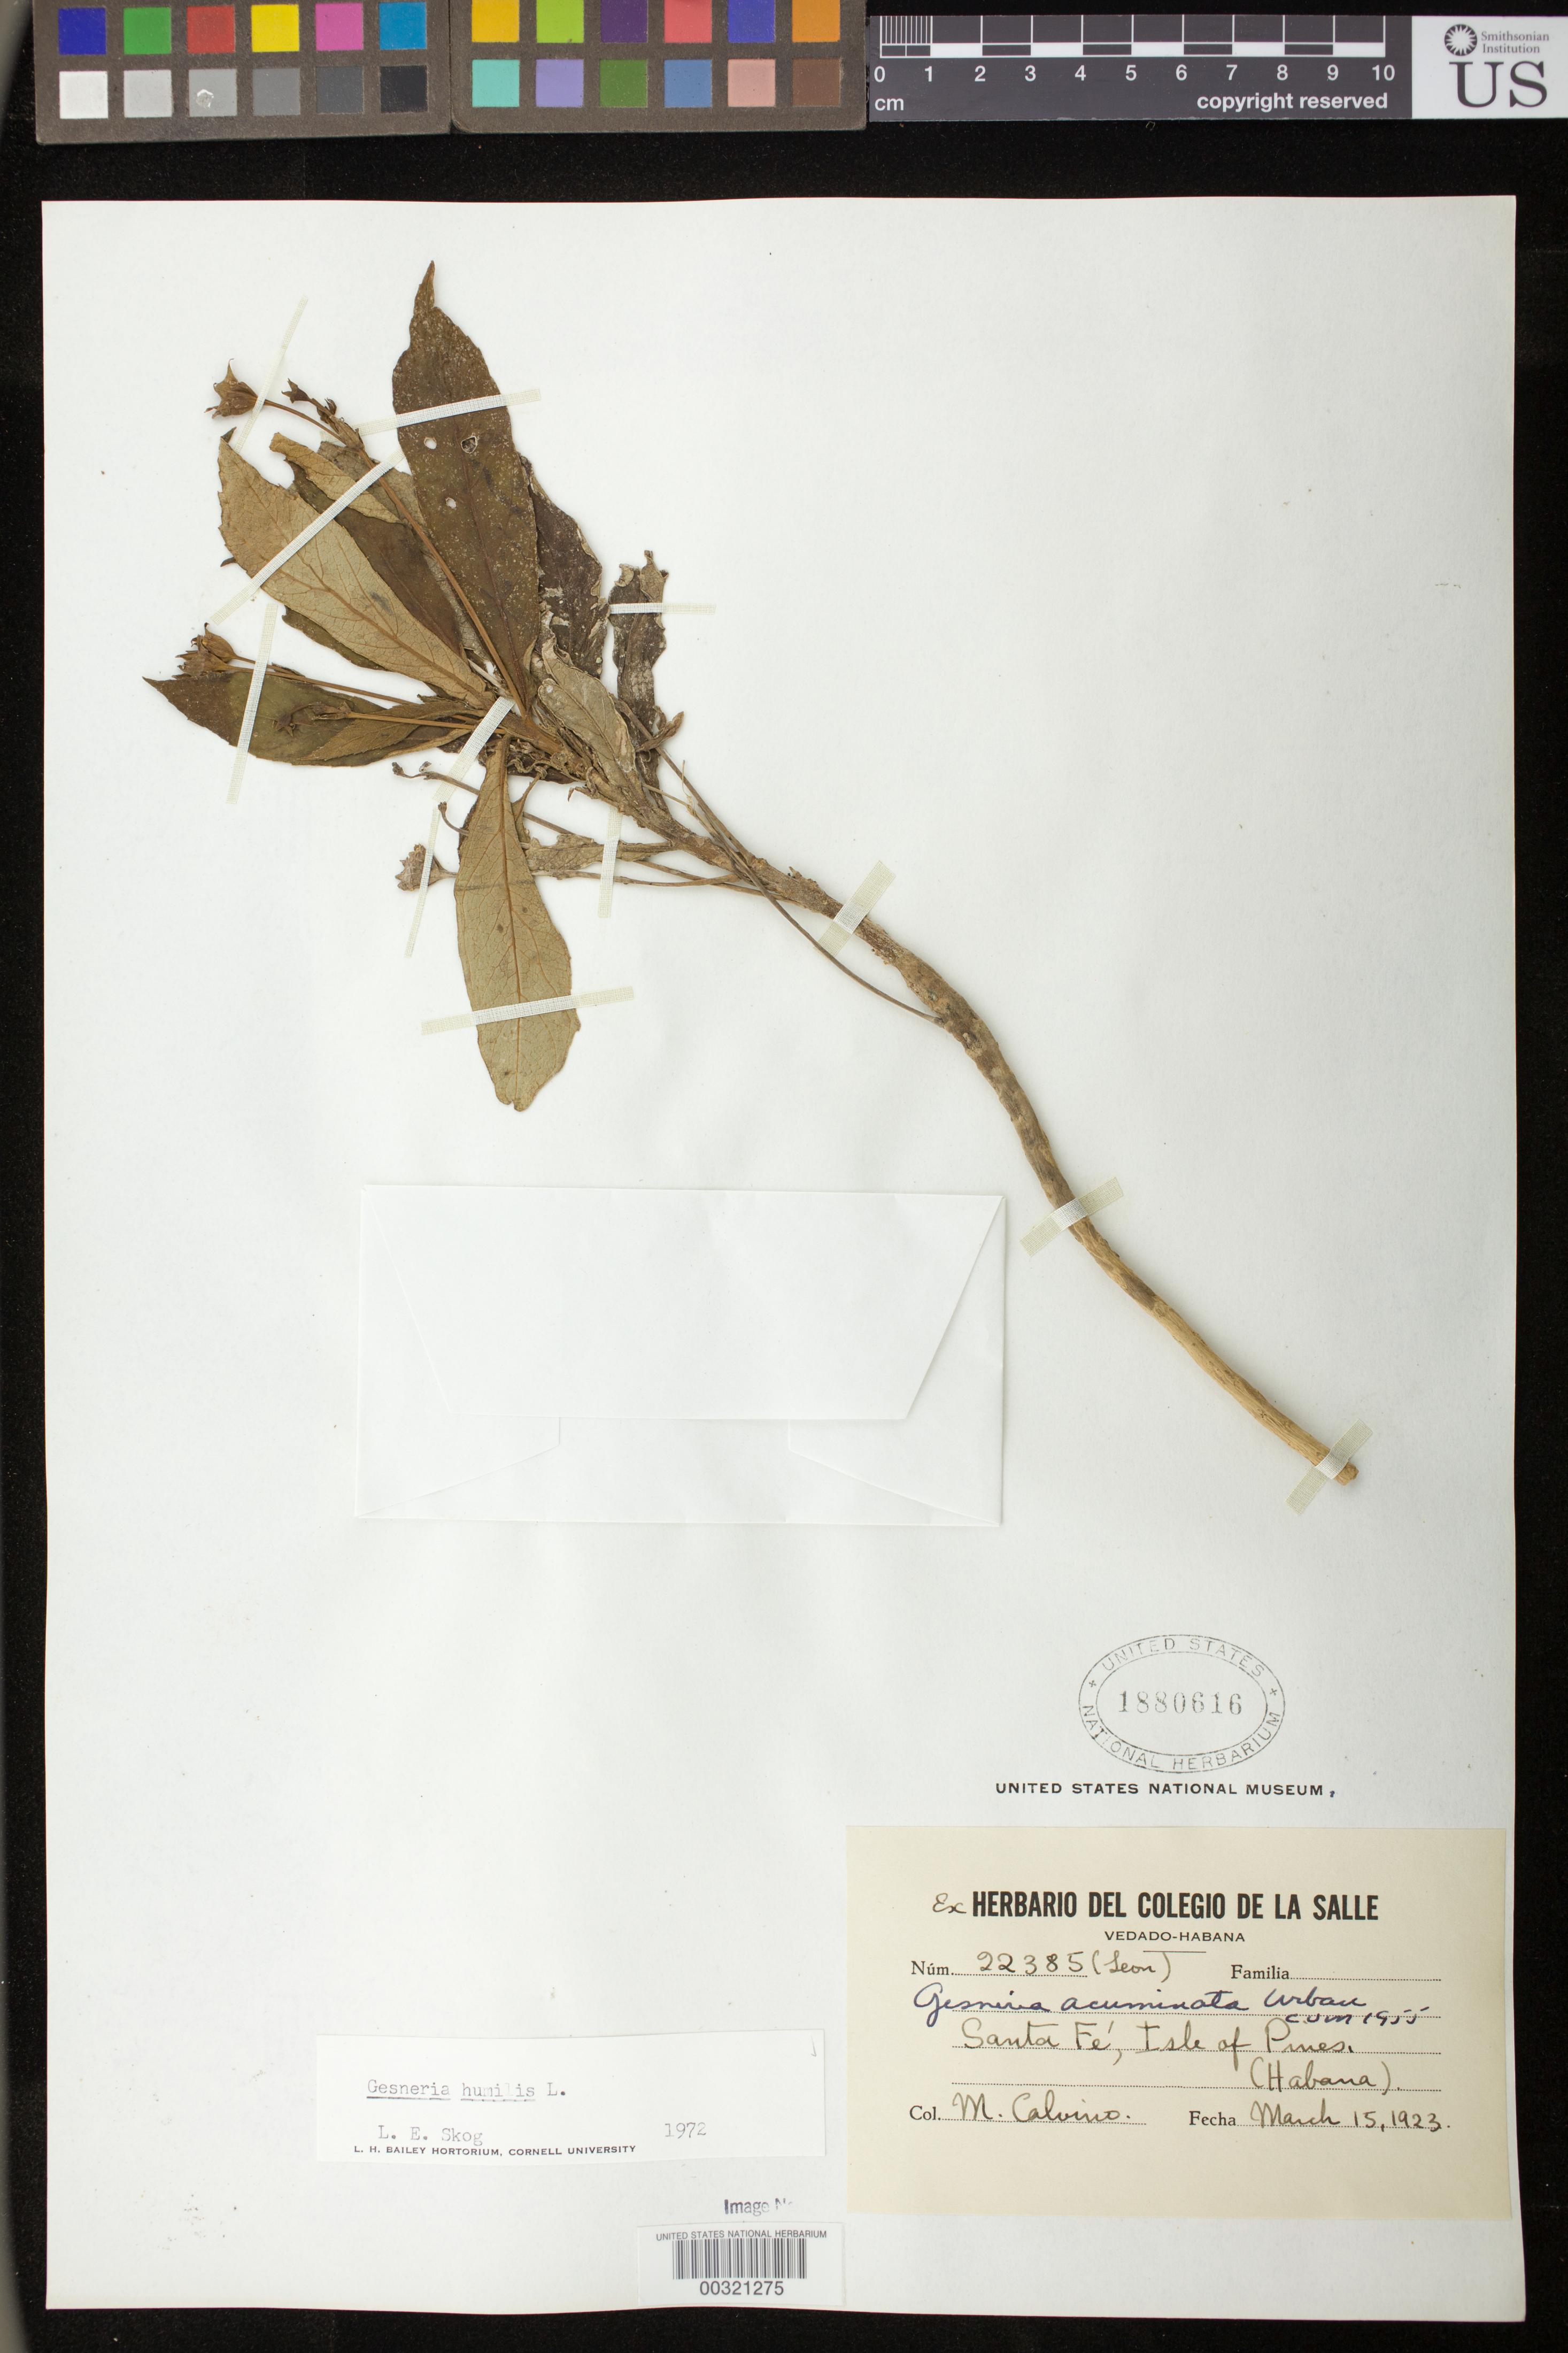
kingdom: Plantae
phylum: Tracheophyta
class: Magnoliopsida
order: Lamiales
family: Gesneriaceae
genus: Gesneria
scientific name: Gesneria humilis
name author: L.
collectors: F. Leon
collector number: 22385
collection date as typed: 15 Mar 1923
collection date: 1923-03-15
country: Cuba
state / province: La Habana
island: Isla de la Juventud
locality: Santa Fé, Isle of Pines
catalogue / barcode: US 1880616